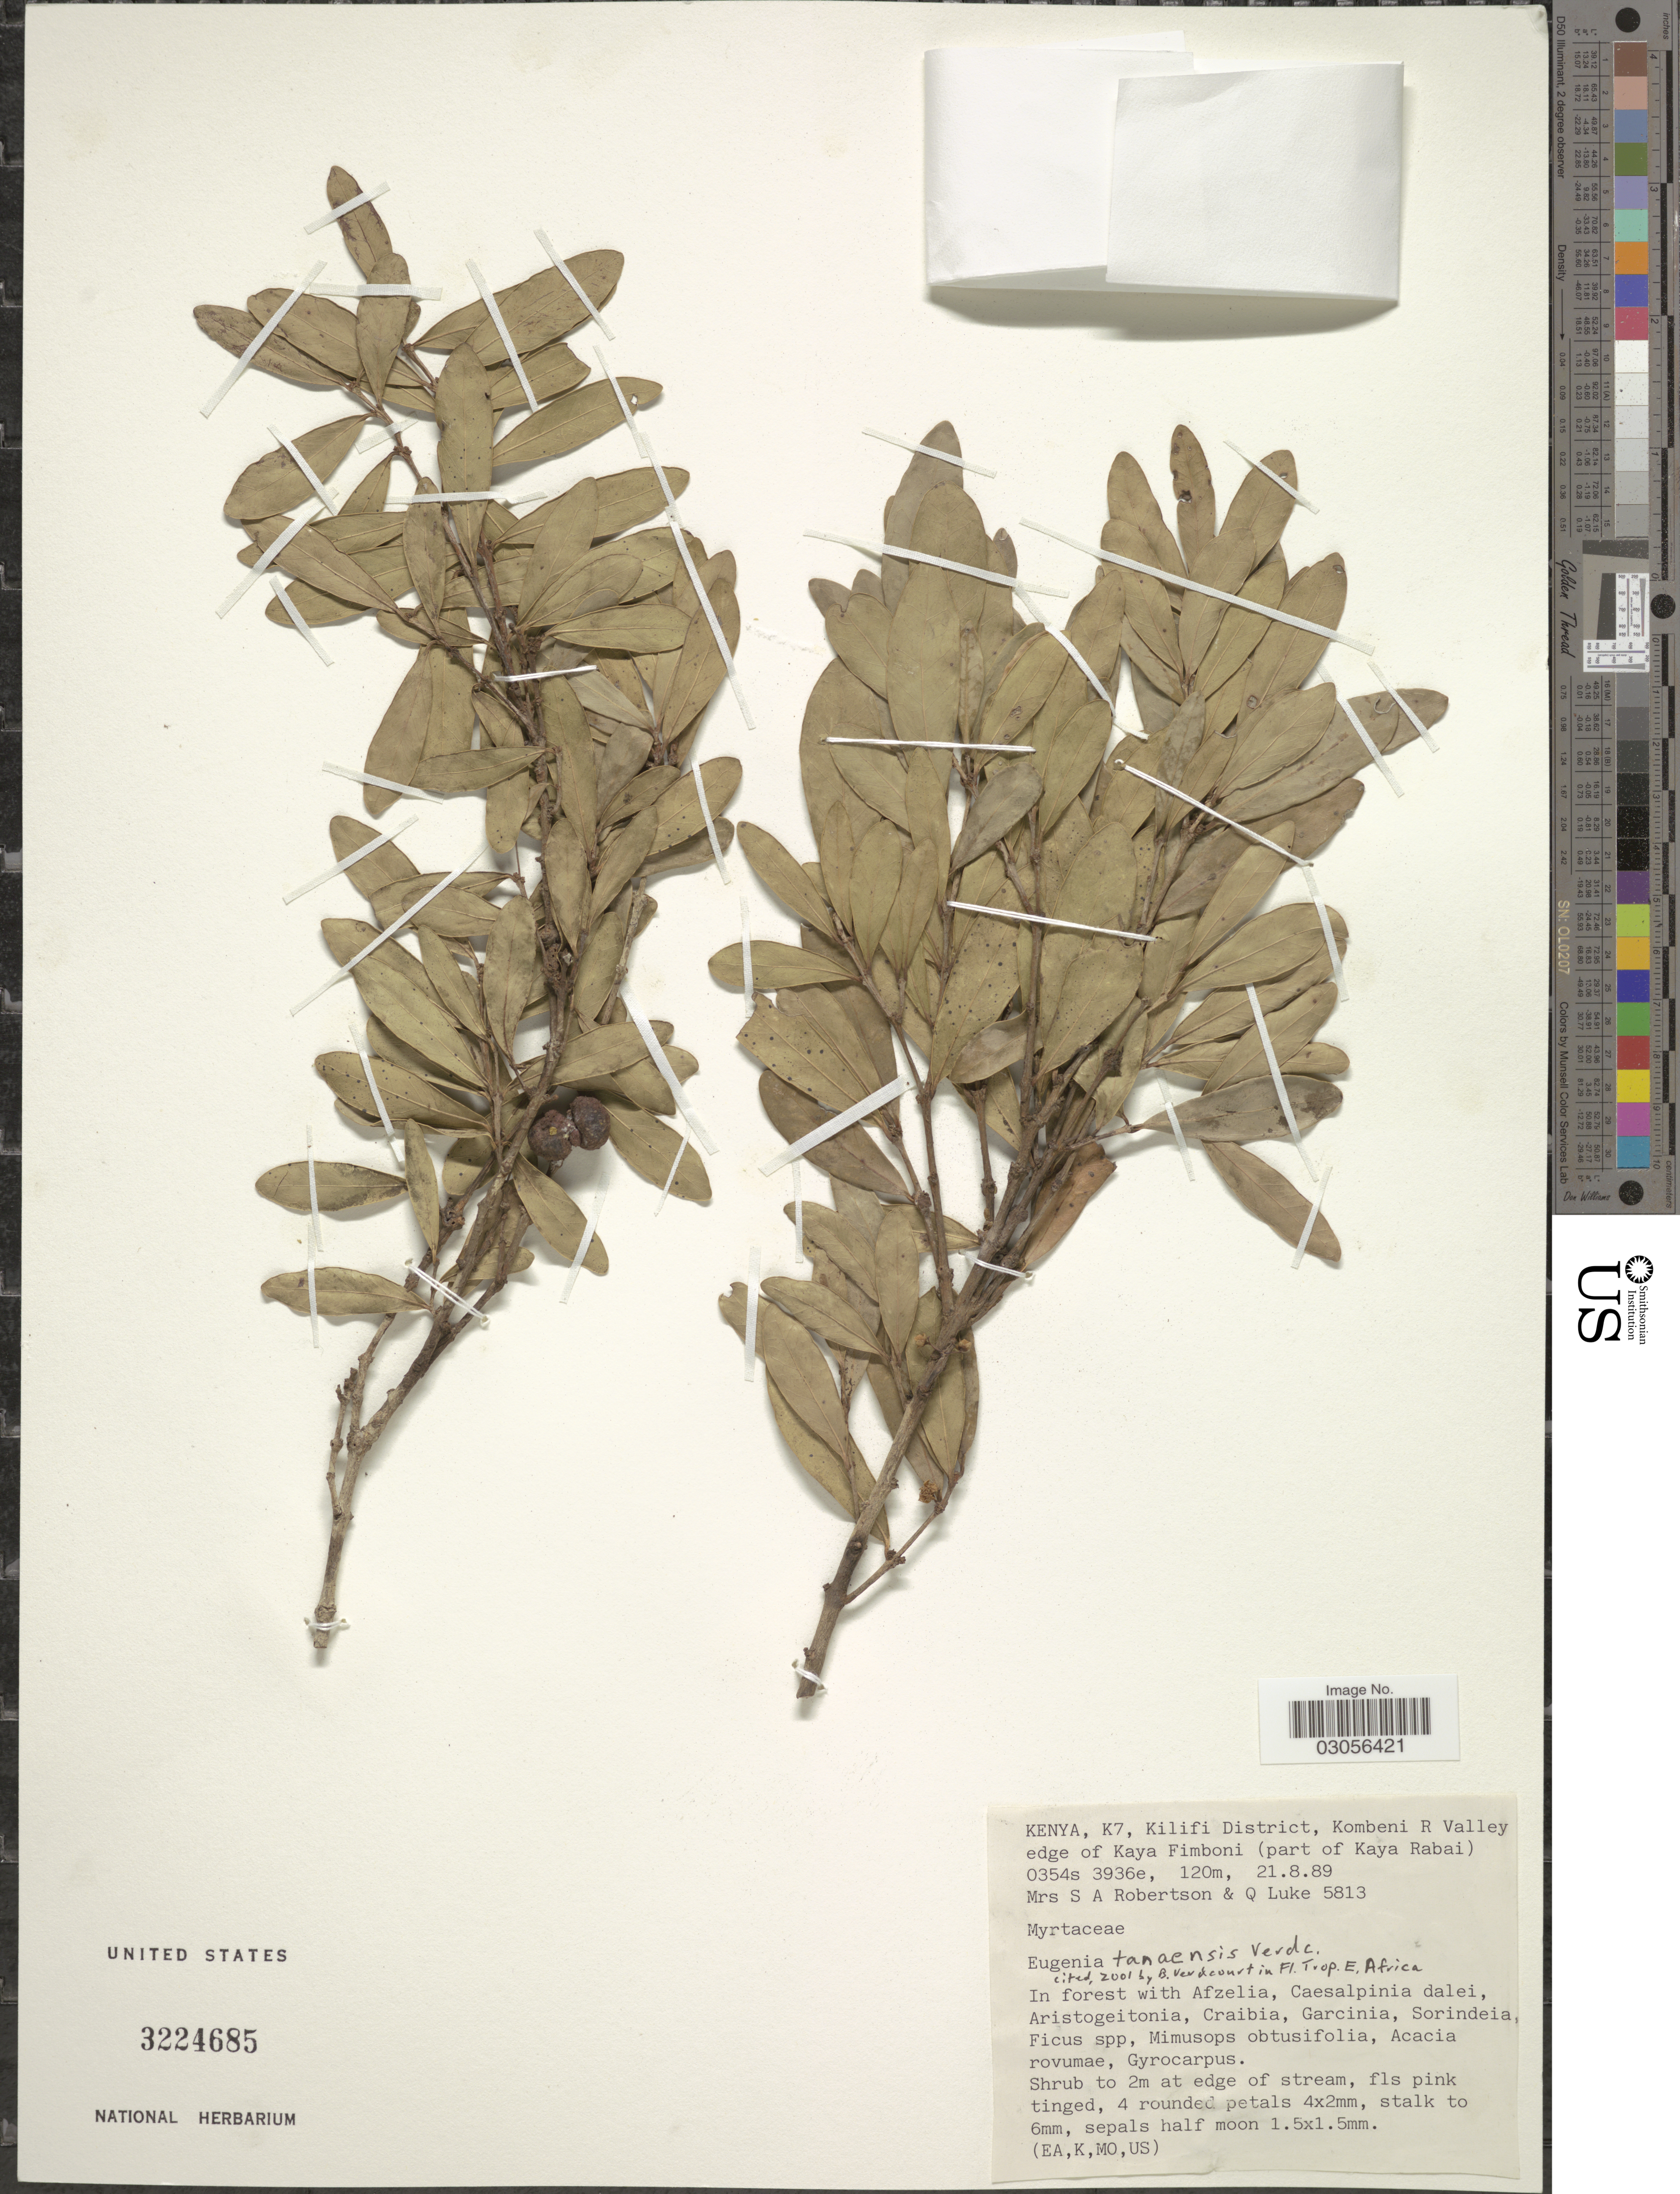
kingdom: Plantae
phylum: Tracheophyta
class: Magnoliopsida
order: Myrtales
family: Myrtaceae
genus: Eugenia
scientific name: Eugenia tanaensis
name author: Verdc.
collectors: S. Robertson & Q. Luke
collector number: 5813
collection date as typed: Transcribed d/m/y: 21/8/89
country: Kenya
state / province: Kilifi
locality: K7, Kilifi District, Kombeni R Valley, edge of Kaya Fimboni (part of Kaya Rabai).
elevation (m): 120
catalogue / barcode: US 3224685